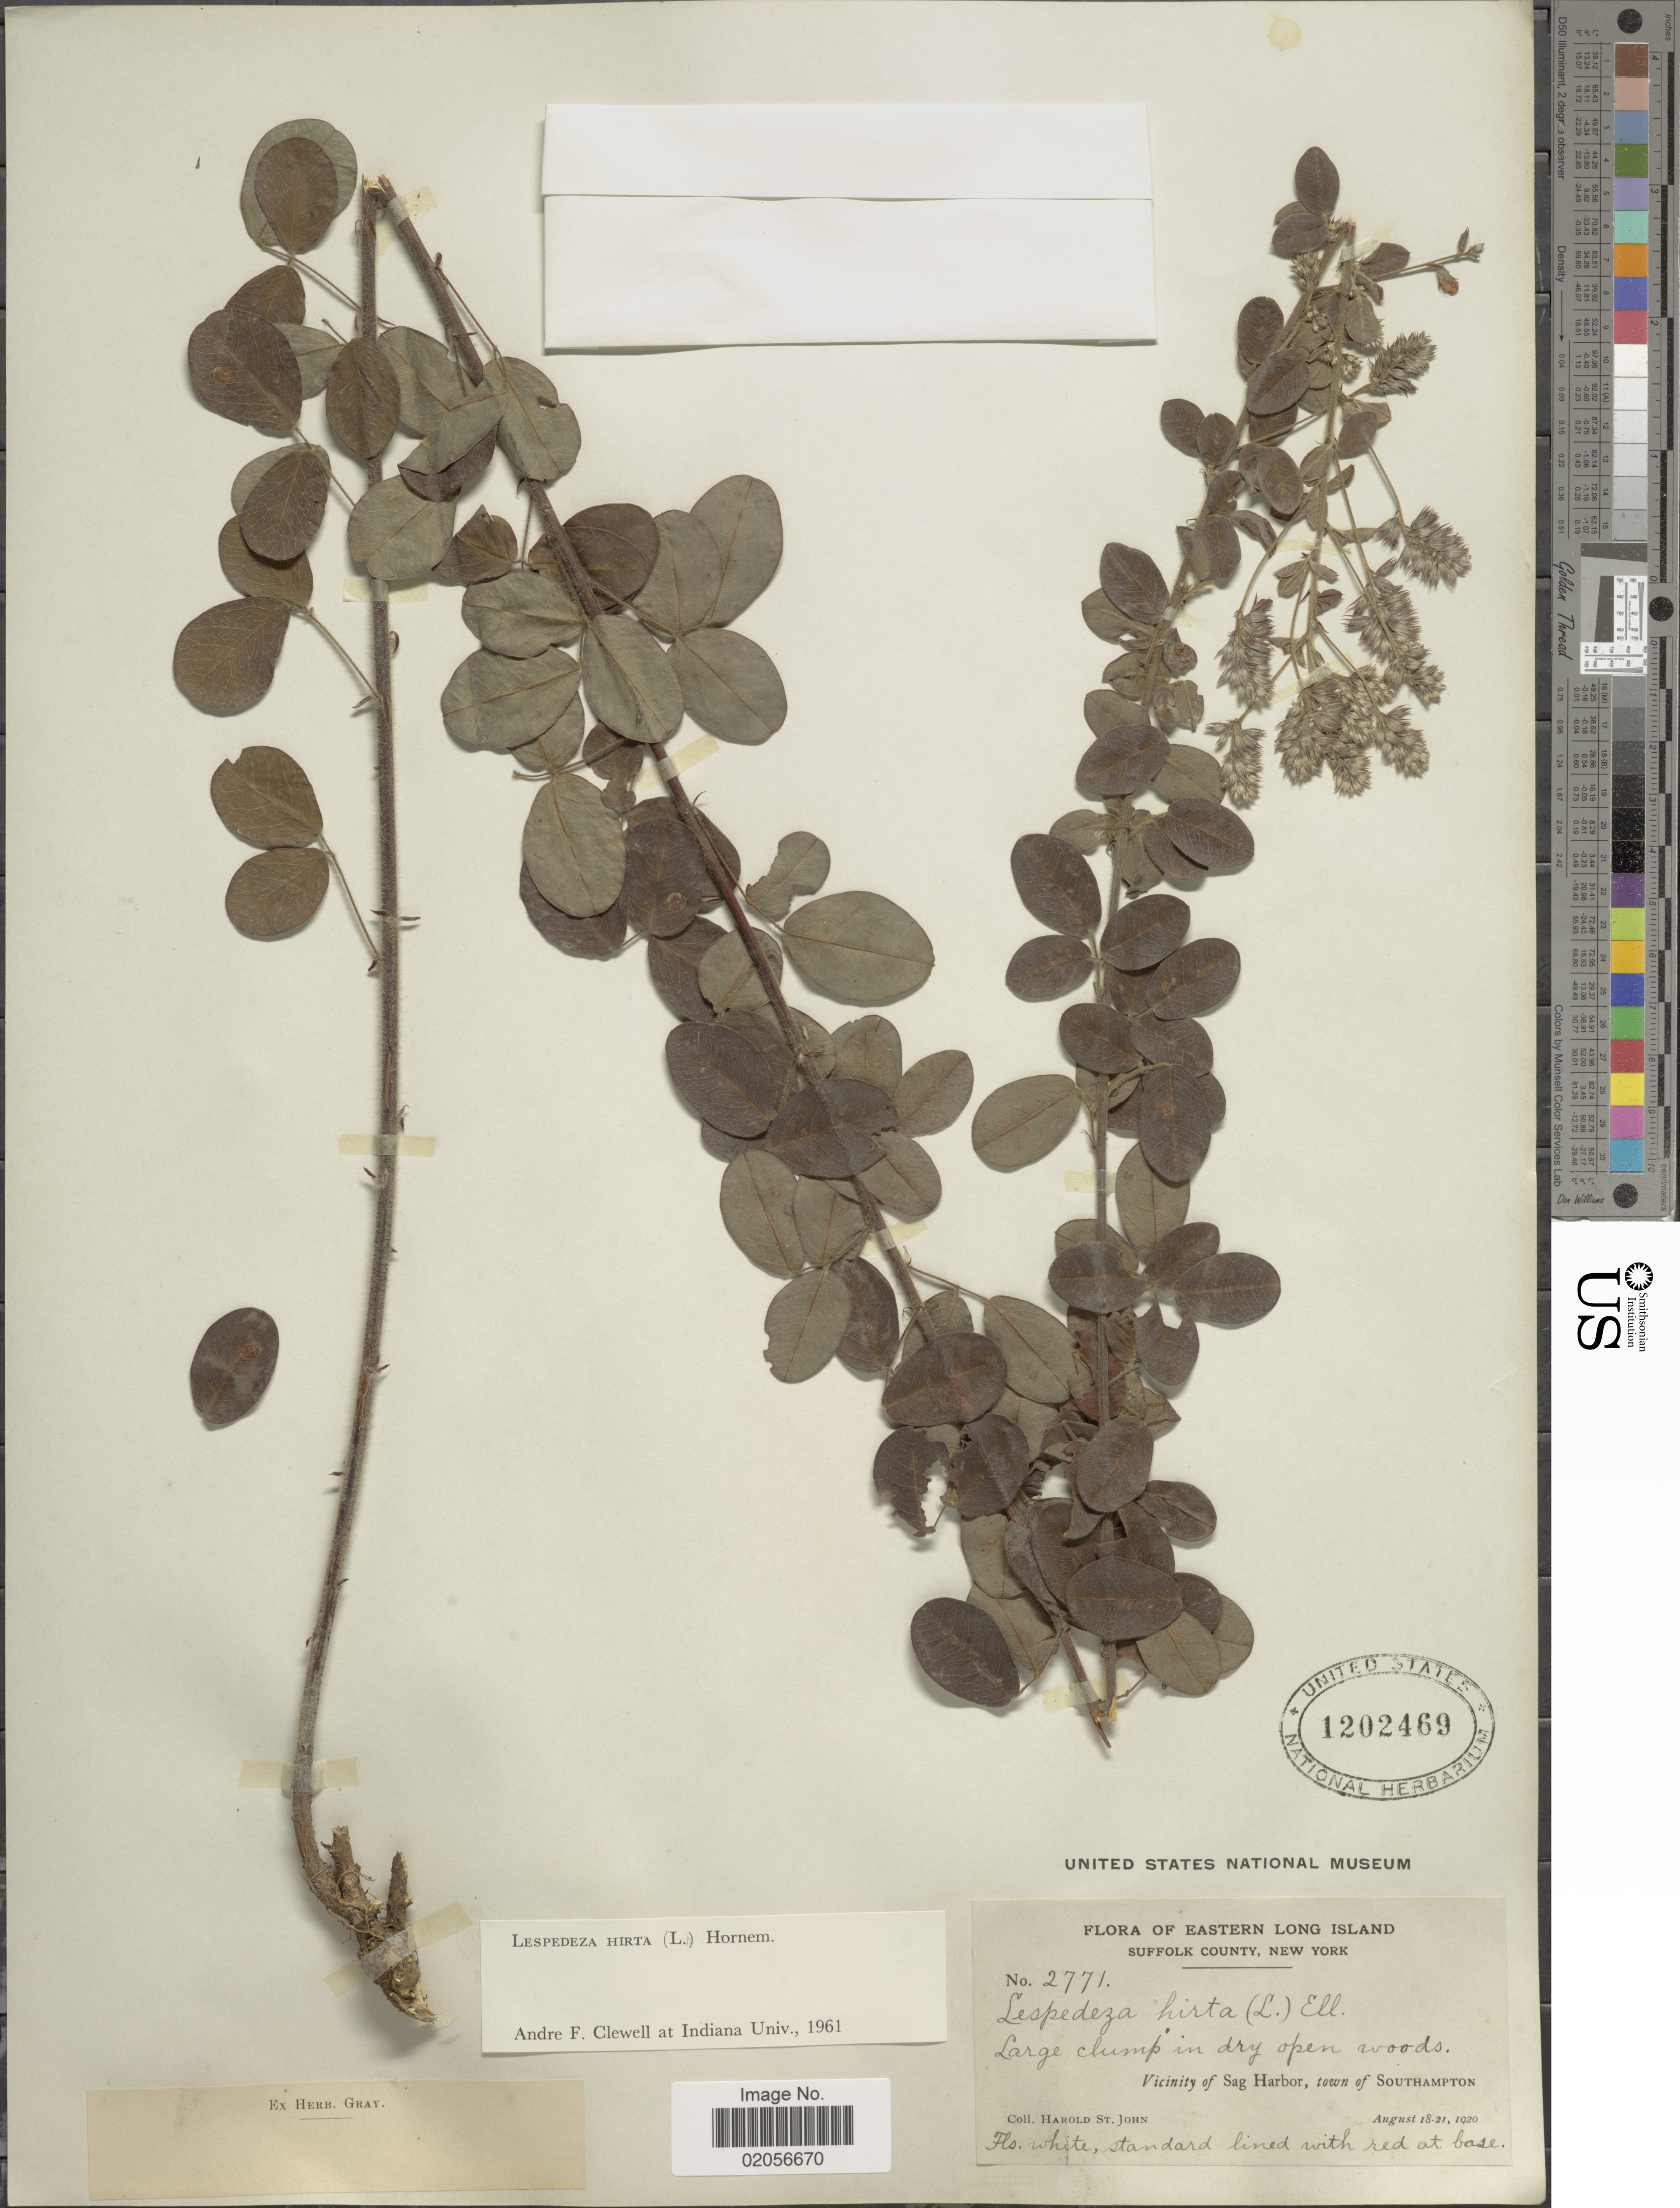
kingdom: Plantae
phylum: Tracheophyta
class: Magnoliopsida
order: Fabales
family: Fabaceae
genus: Lespedeza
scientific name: Lespedeza hirta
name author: (L.) Hornem.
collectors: H. St. John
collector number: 2771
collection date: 1920-08-18/1920-08-21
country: United States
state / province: New York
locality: Eastern Long Island, Suffolk County, Large clump in dry open woods, Vicinity of Sag Harbor, town of Southampton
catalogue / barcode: US 1202469